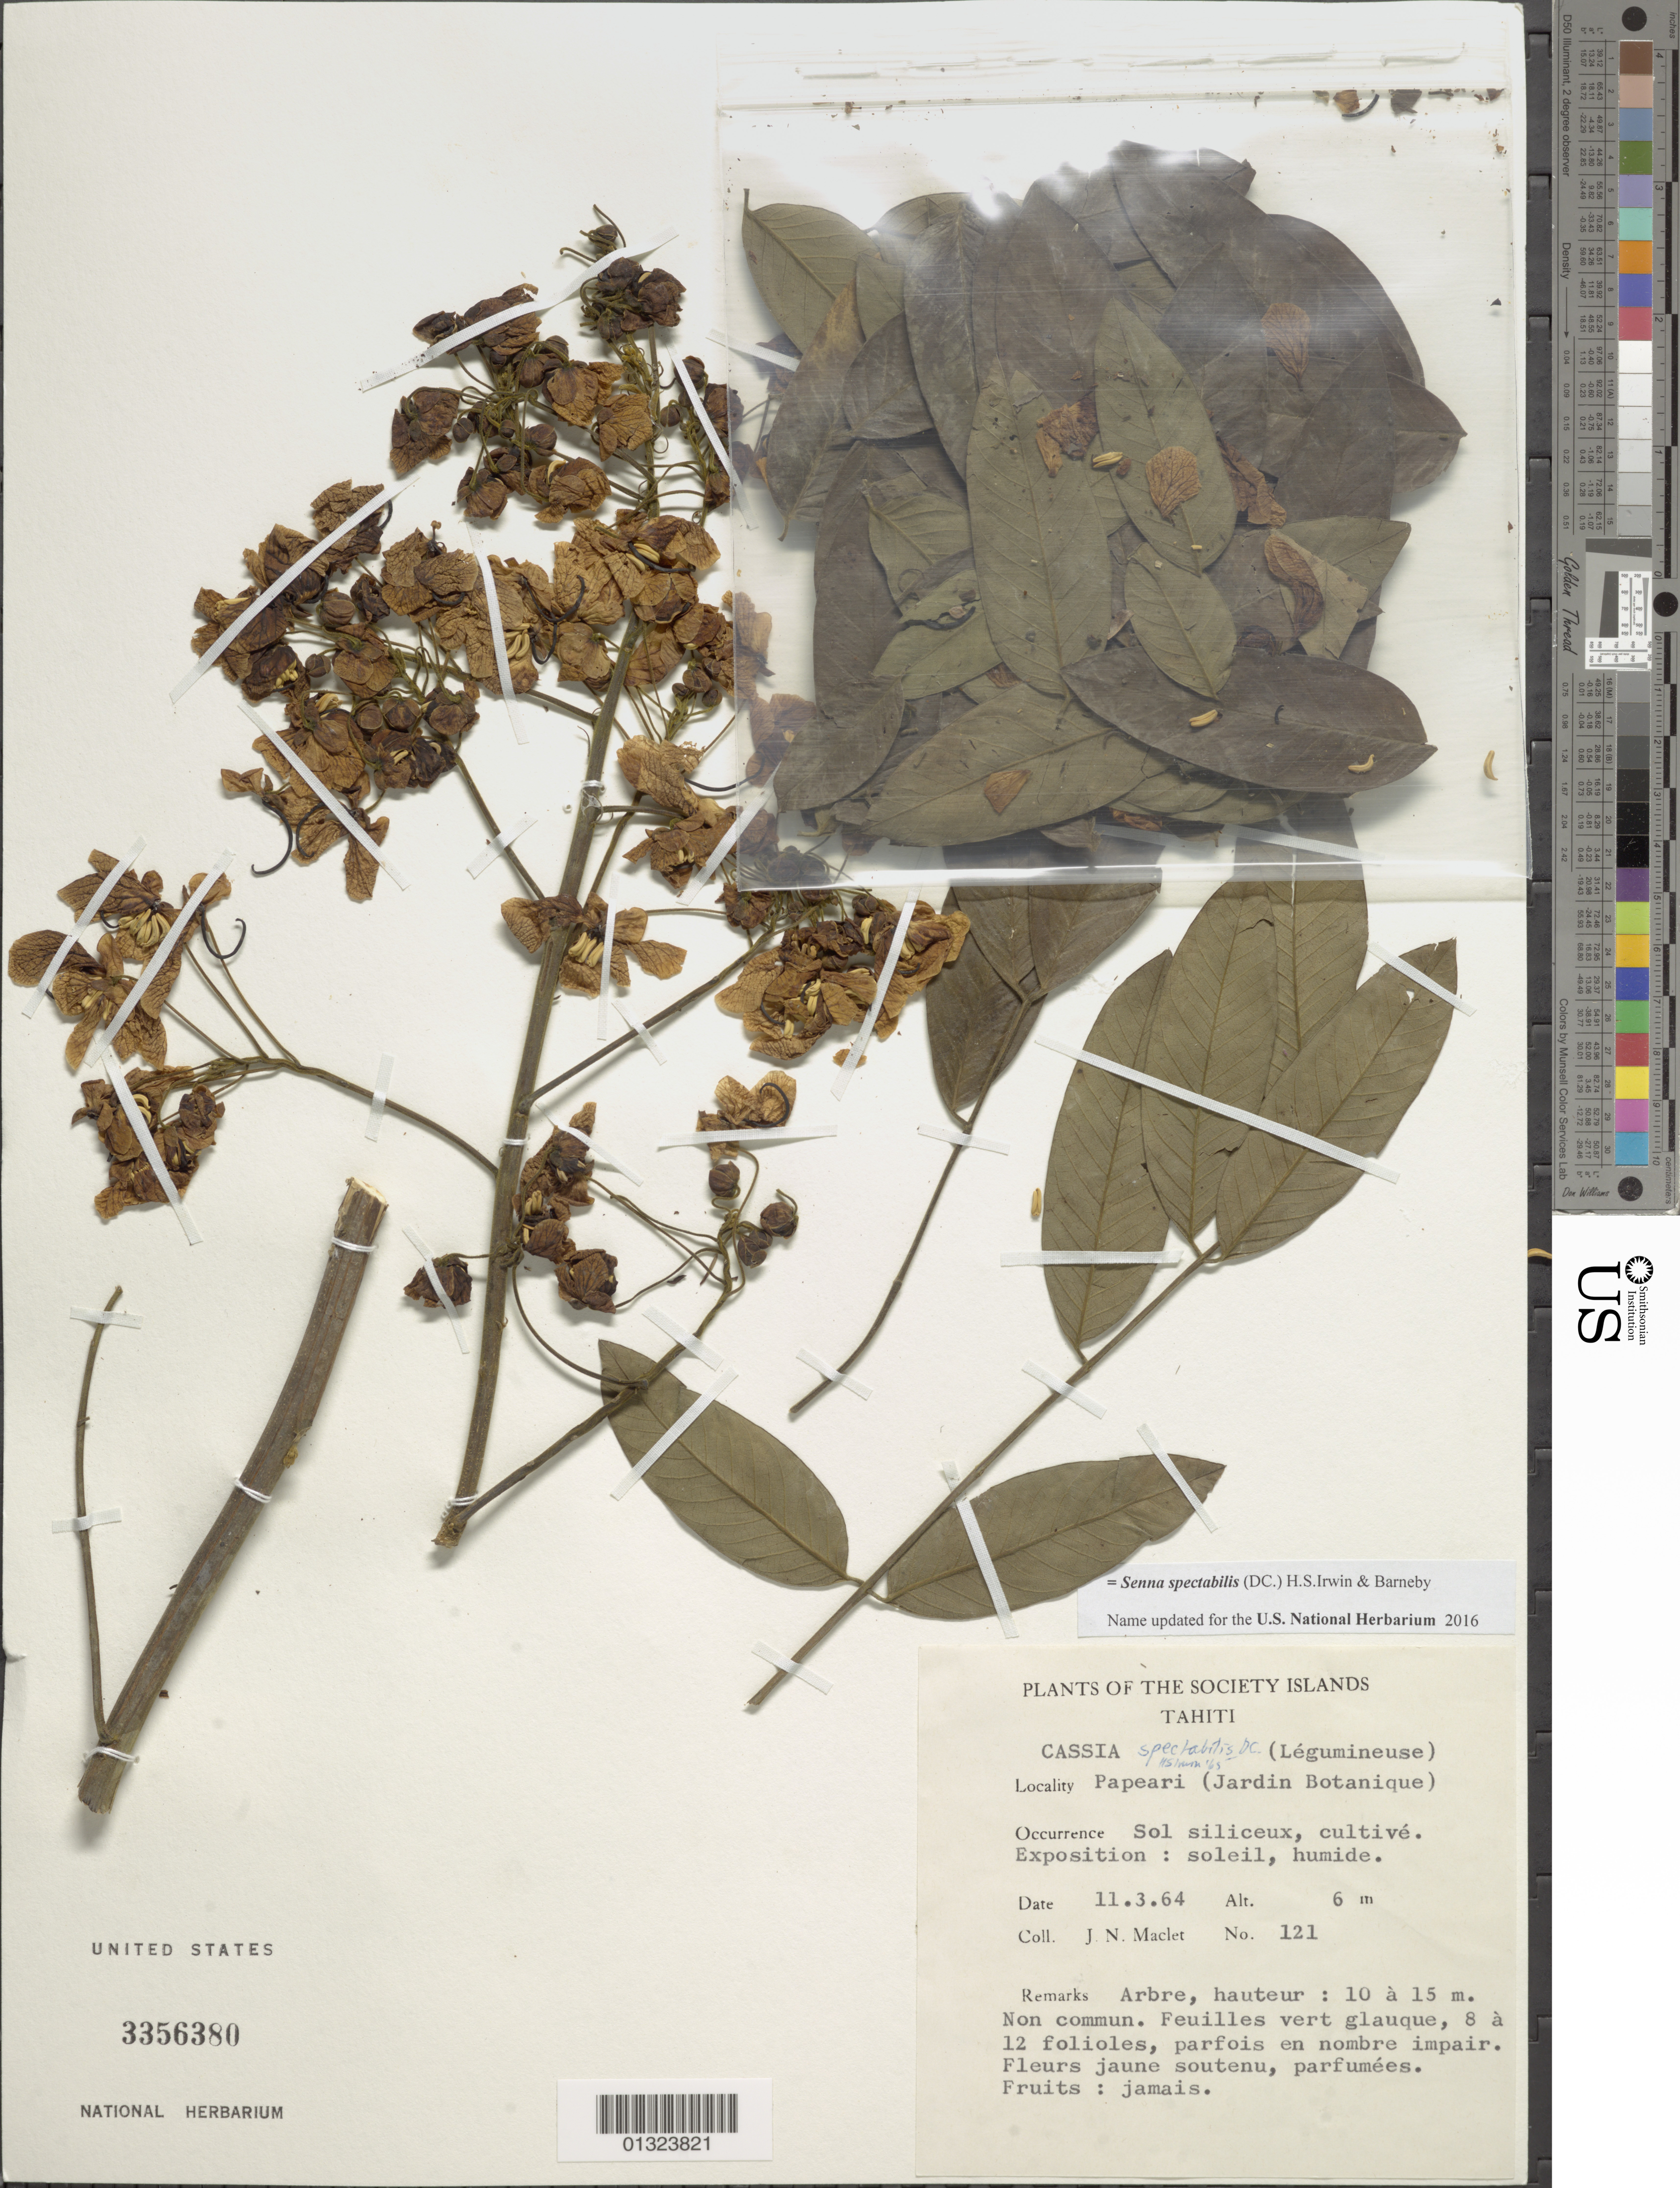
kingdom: Plantae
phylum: Tracheophyta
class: Magnoliopsida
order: Fabales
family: Fabaceae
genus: Senna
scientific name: Senna spectabilis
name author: (DC.) H.S. Irwin & Barneby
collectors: J. Maclet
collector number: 121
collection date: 1964-03-11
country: French Polynesia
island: Tahiti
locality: Tahiti. Papeari, (Jardin Botanique).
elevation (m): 6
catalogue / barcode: US 3356380